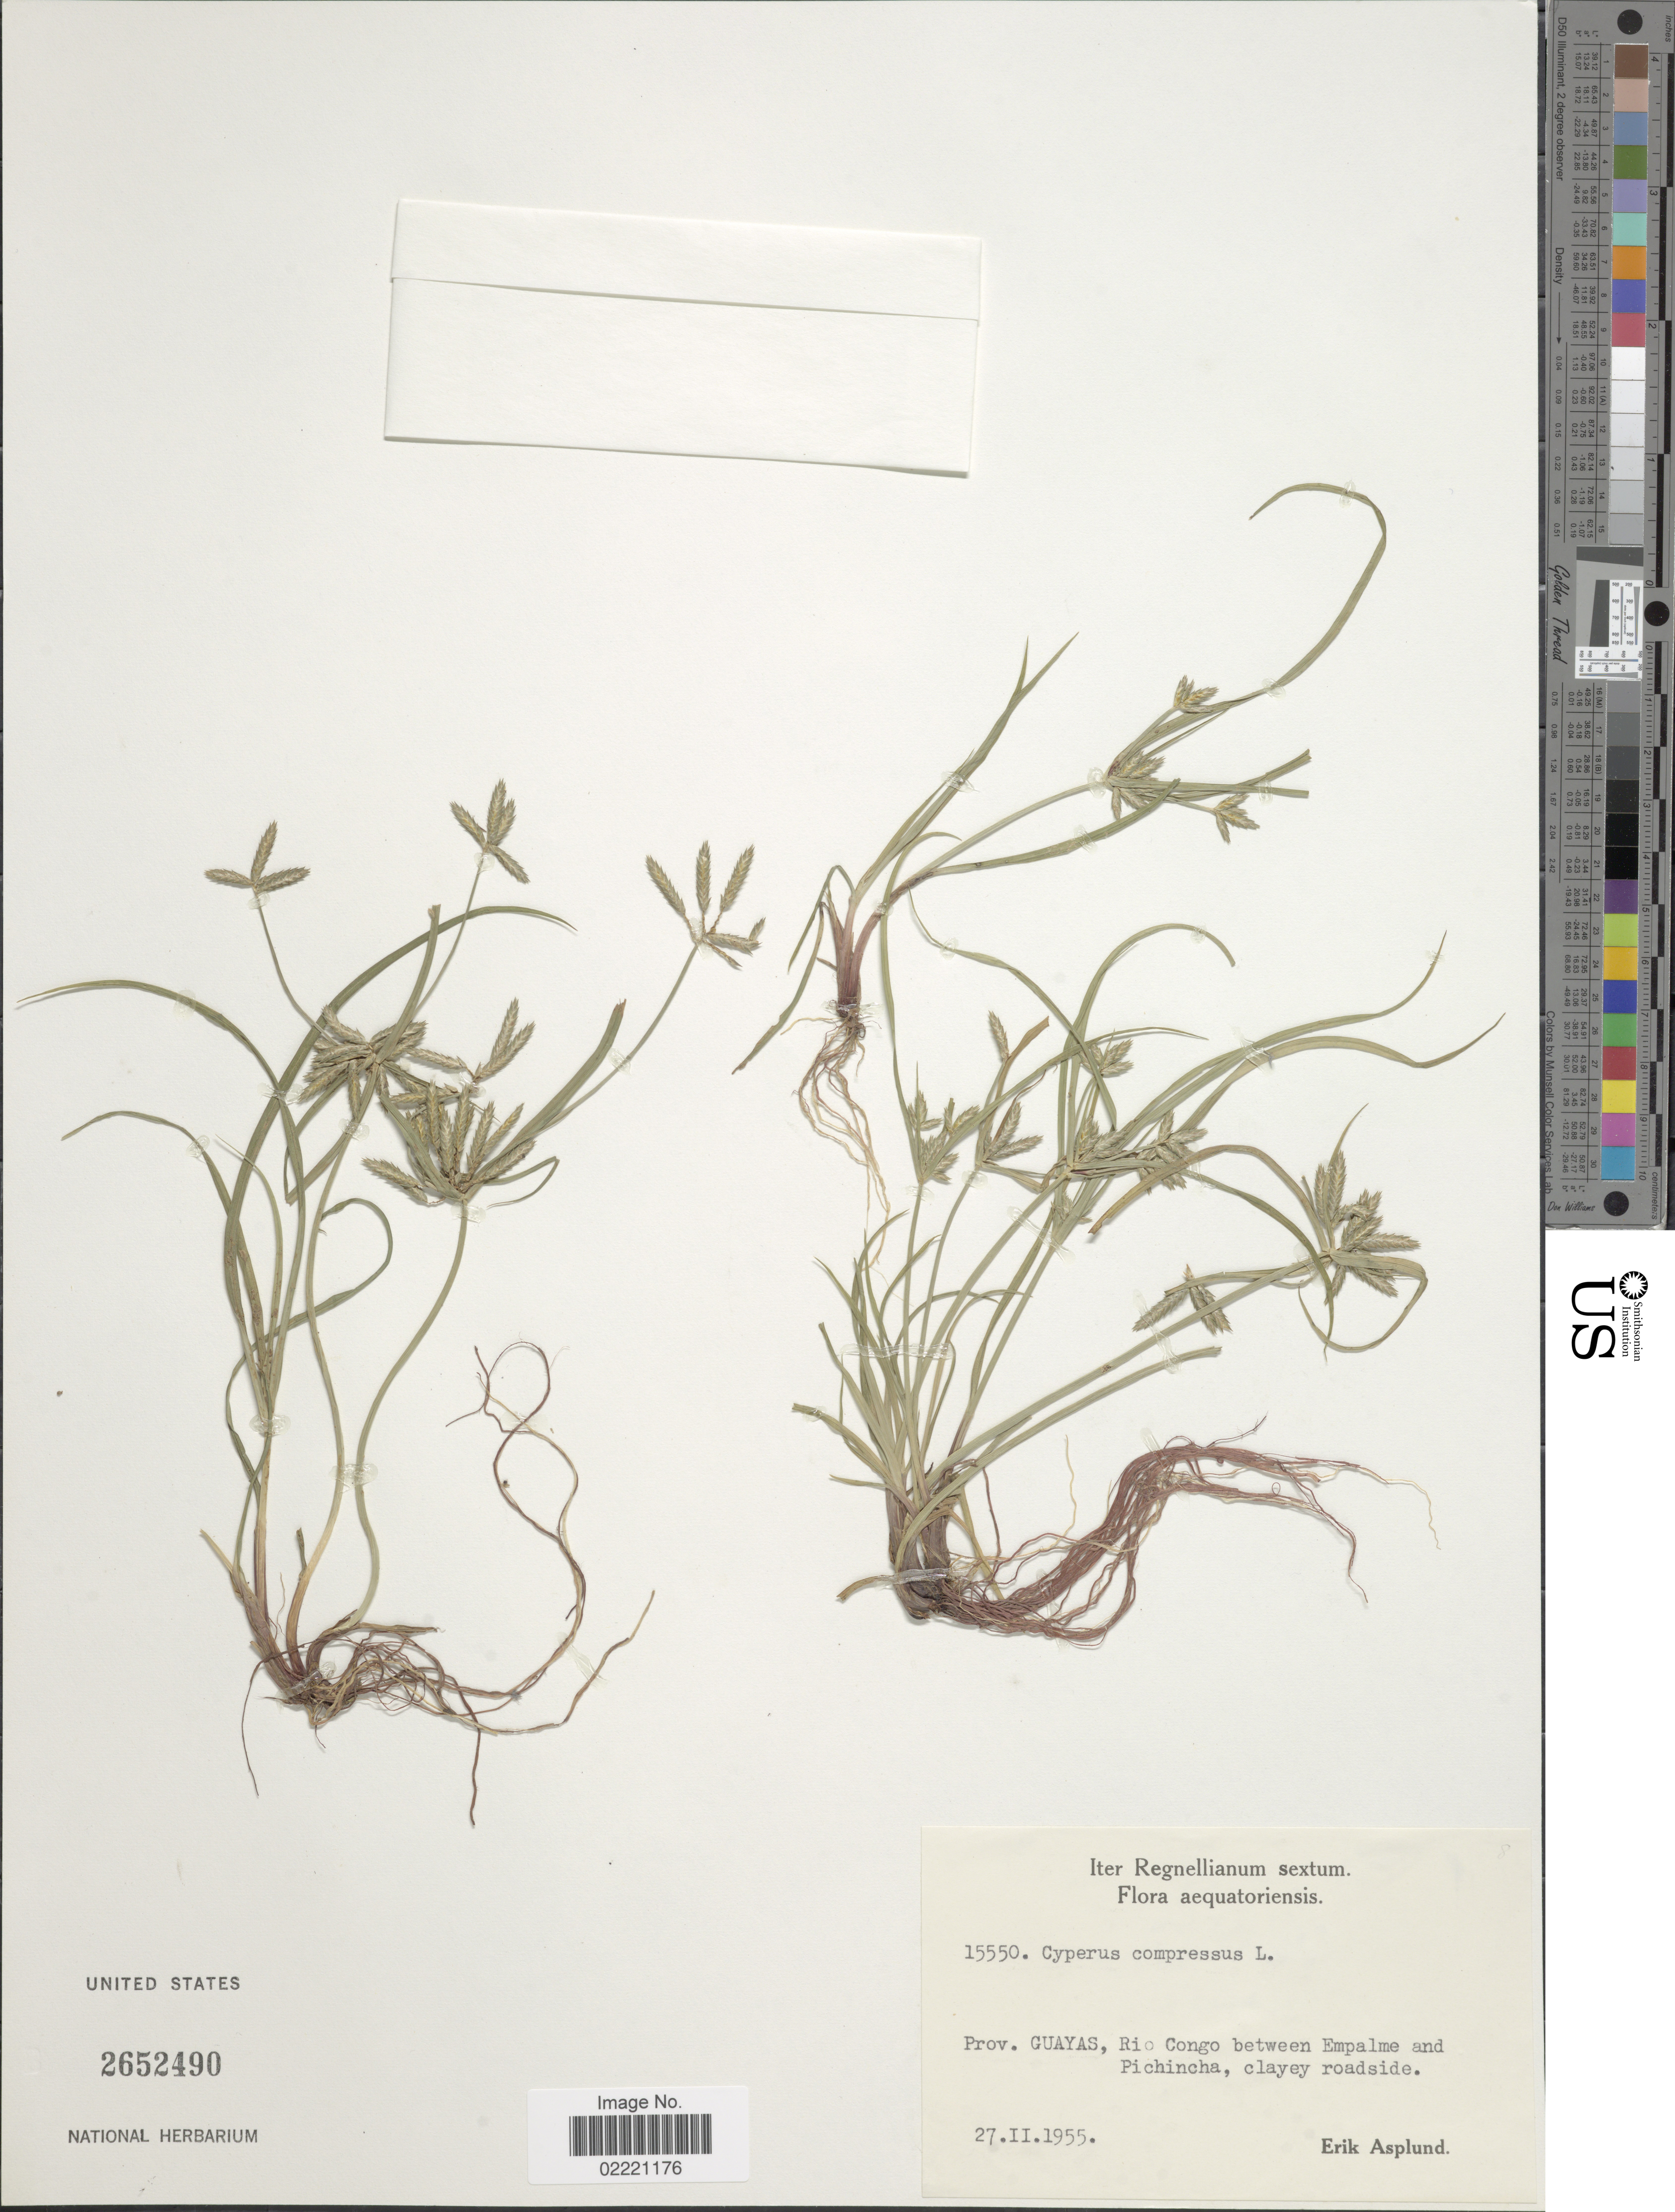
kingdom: Plantae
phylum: Tracheophyta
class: Liliopsida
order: Poales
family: Cyperaceae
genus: Cyperus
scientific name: Cyperus compressus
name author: L.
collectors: E. Asplund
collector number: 15550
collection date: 1955-02-27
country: Ecuador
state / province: Guayas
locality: Rio Congo between Empalme and Pichincha, clayey roadside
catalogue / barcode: US 2652490